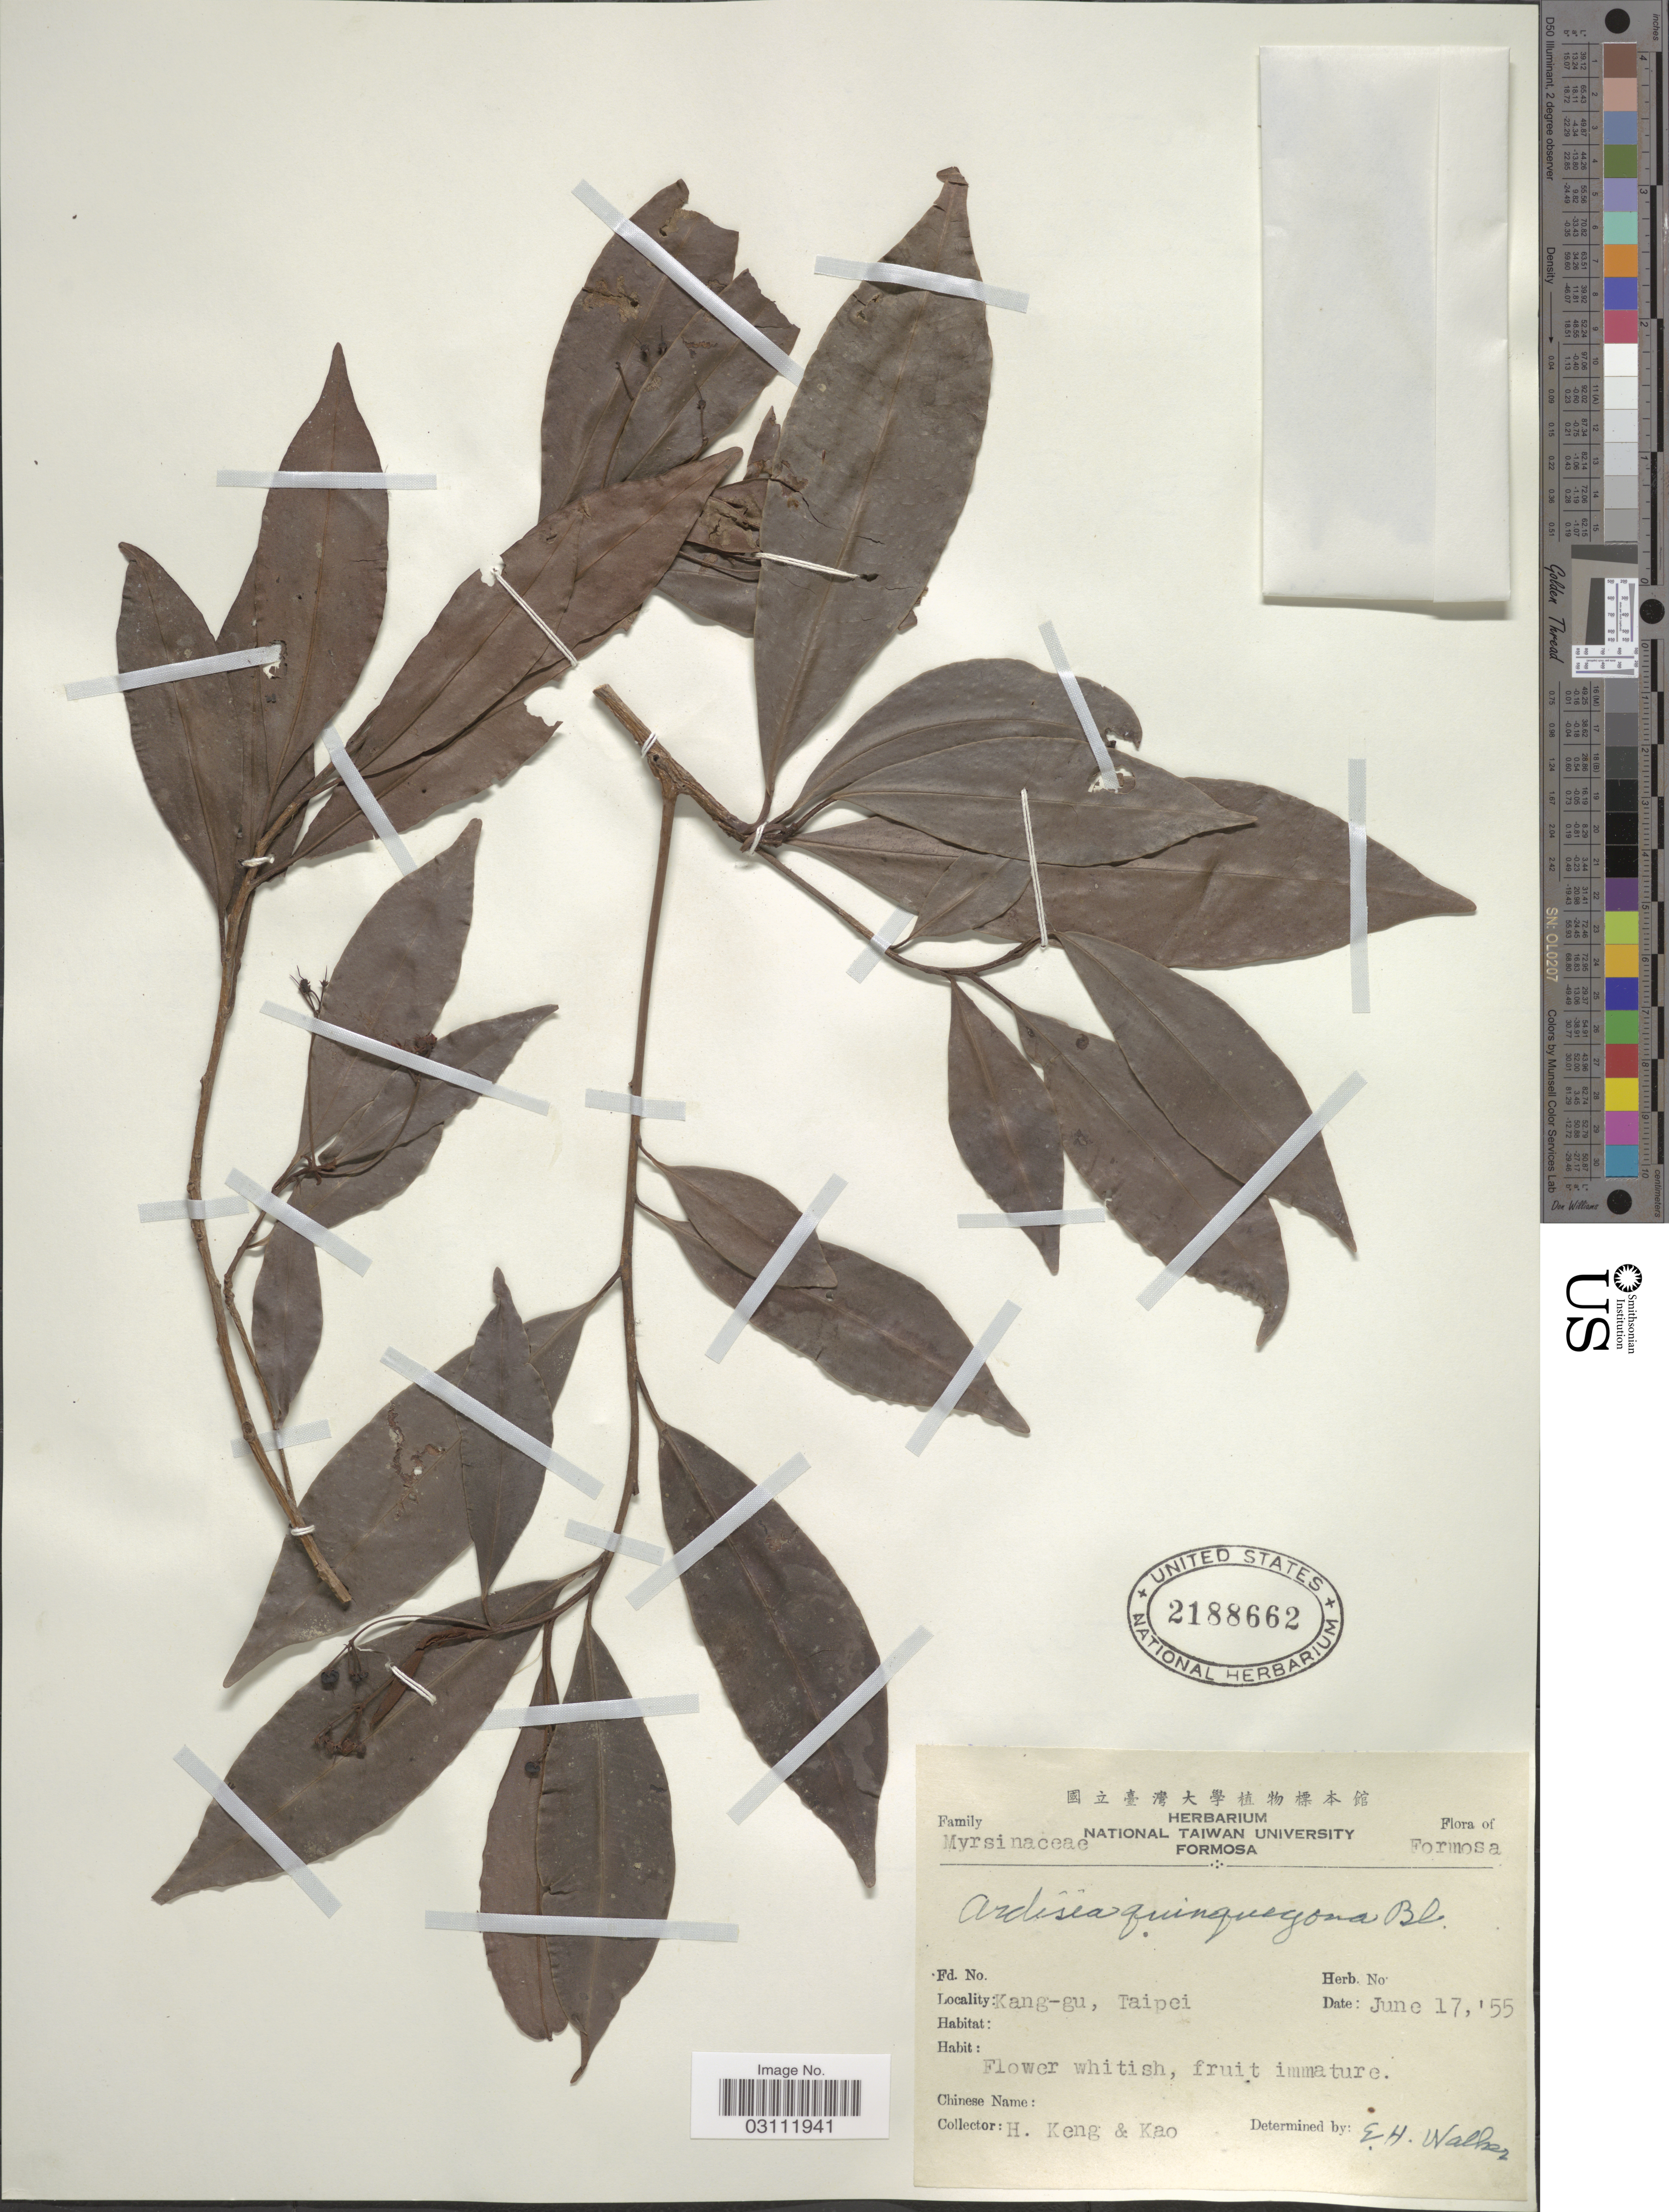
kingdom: Plantae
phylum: Tracheophyta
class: Magnoliopsida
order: Ericales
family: Primulaceae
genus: Ardisia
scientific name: Ardisia quinquegona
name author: Blume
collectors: H. Keng & Kao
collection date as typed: Transcribed d/m/y: 17/6/55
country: Taiwan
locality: Formosa. Kang-gu, Taipei.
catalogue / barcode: US 2188662